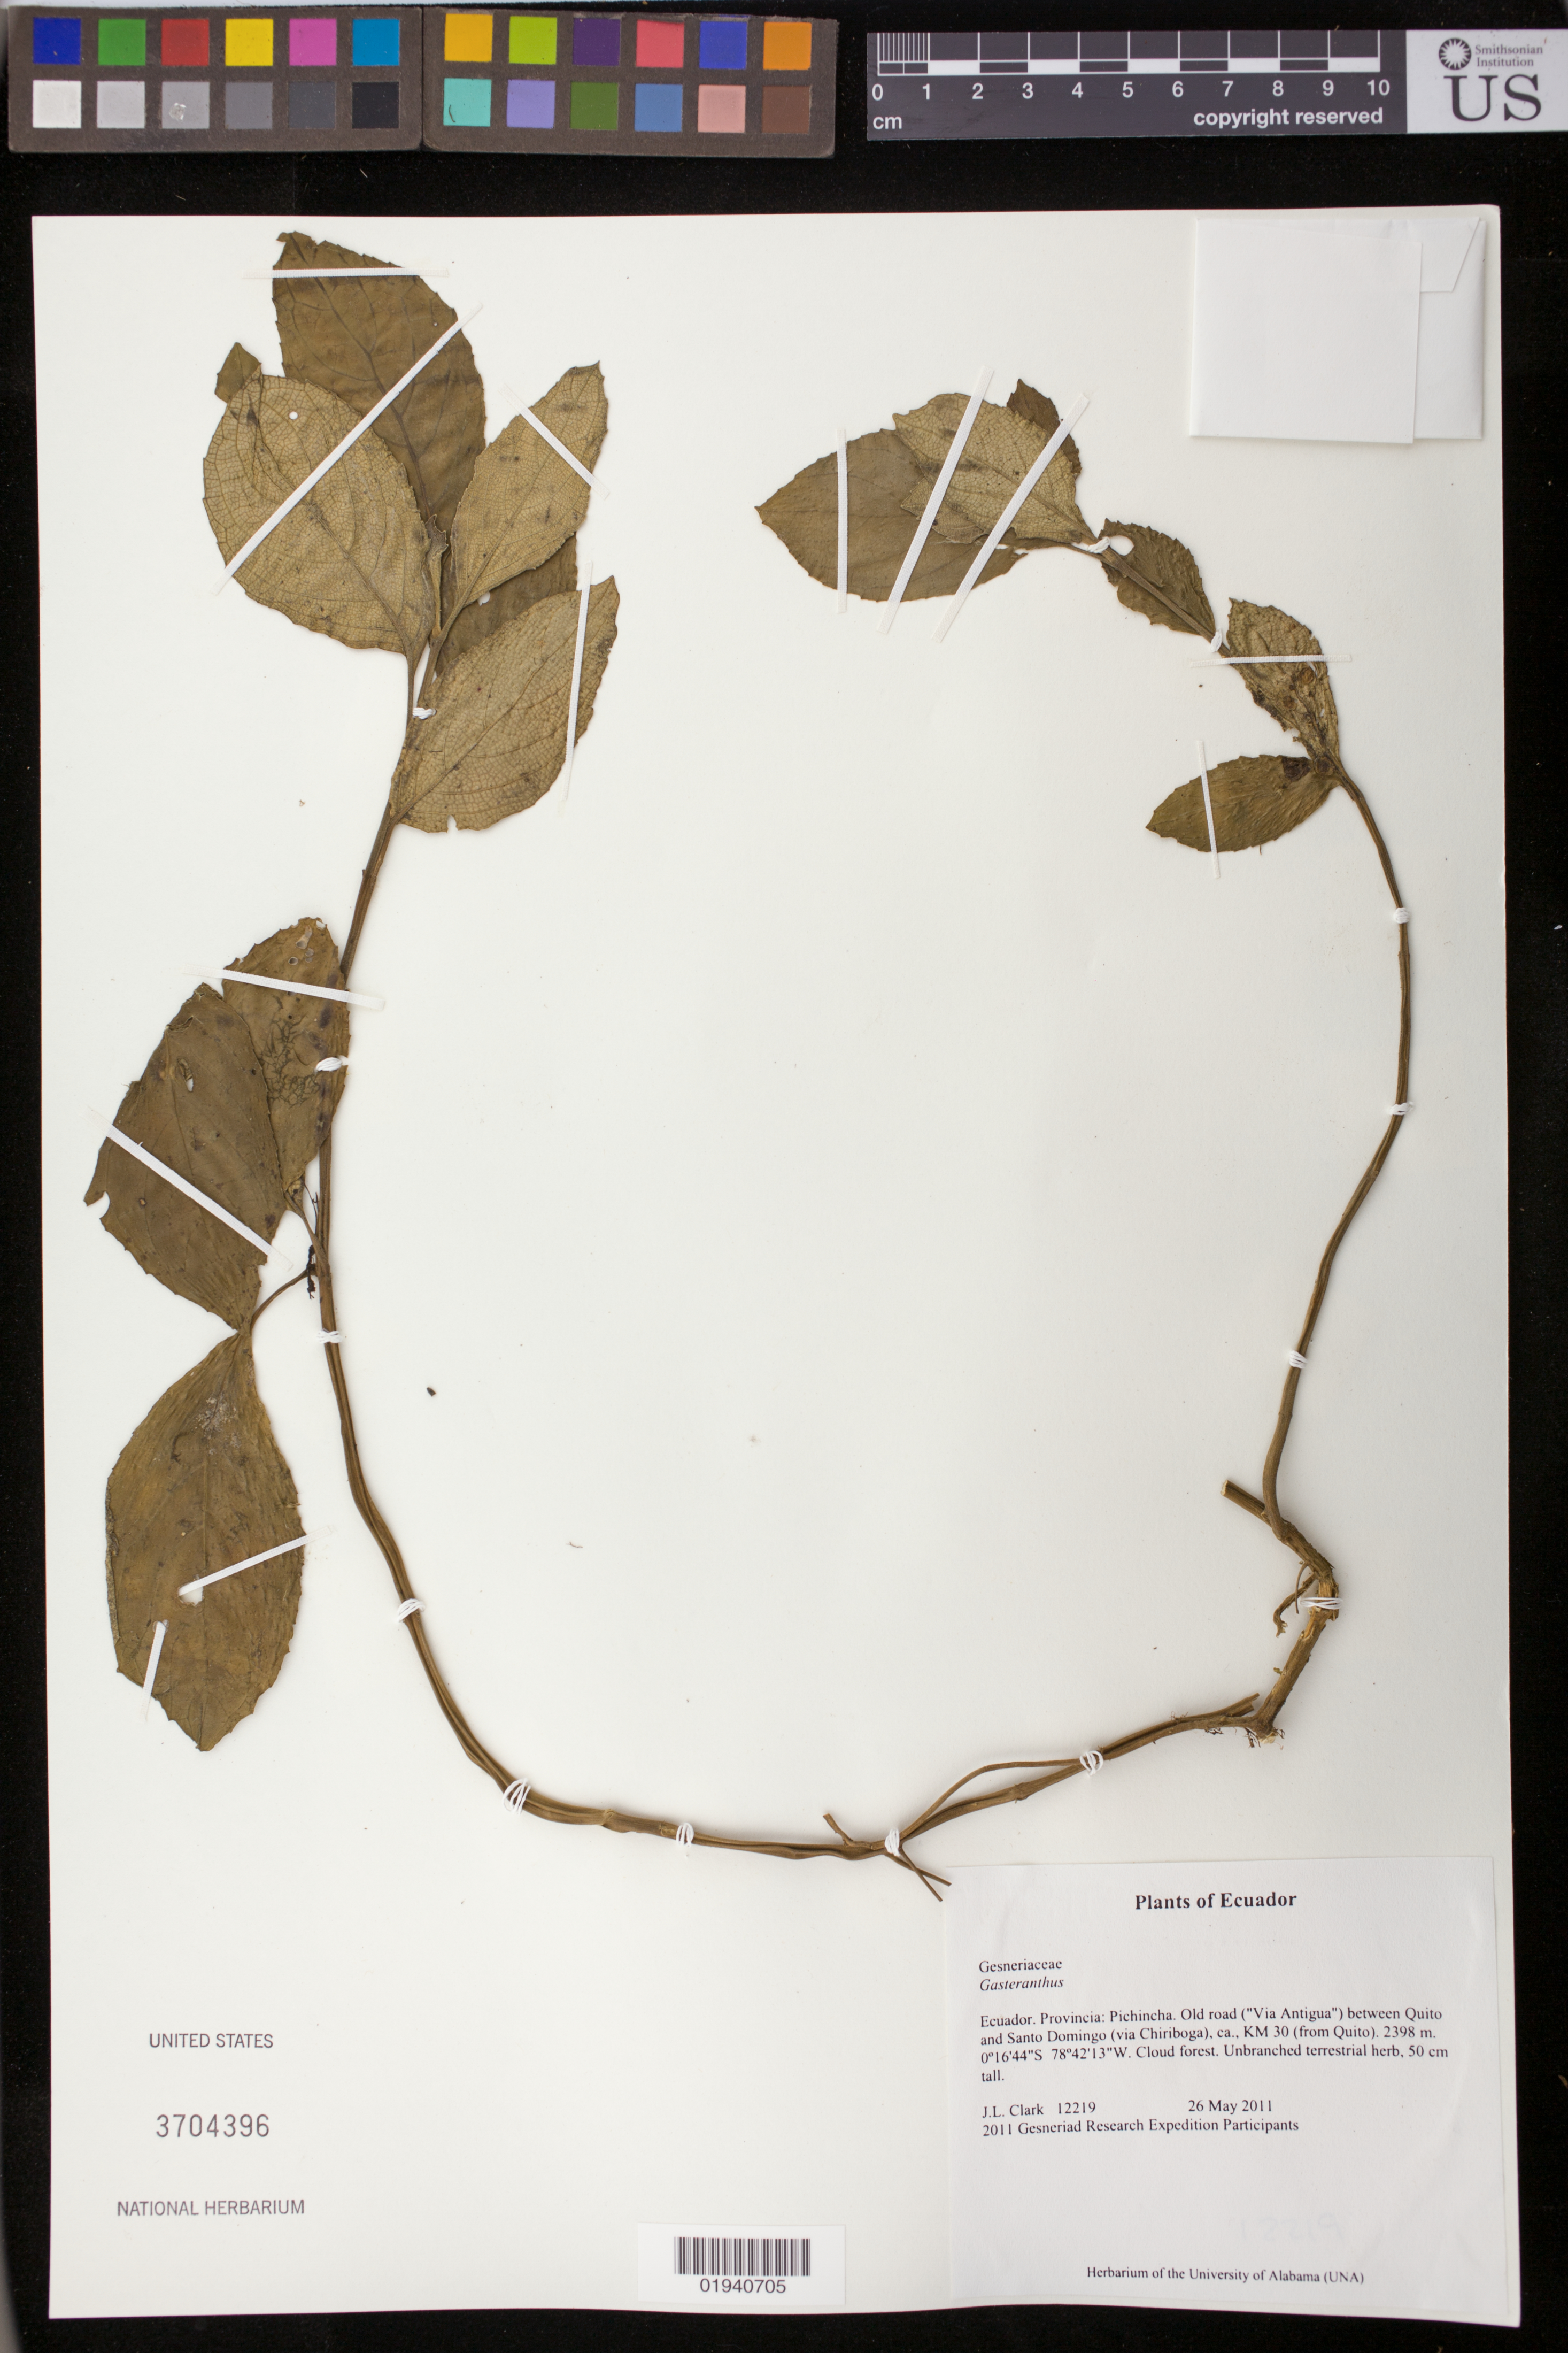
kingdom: Plantae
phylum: Tracheophyta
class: Magnoliopsida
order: Lamiales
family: Gesneriaceae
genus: Gasteranthus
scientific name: Gasteranthus sp.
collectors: J. L. Clark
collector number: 12219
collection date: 2011-05-26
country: Ecuador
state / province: Pichincha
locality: Ecuador. Provincia: Pichincha. Old road ("Via Antigua") between Quito and Santo Domingo (via Chiriboga), ca. KM 30 (from Quito).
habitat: Cloud forest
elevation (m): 2398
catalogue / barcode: US 3704396